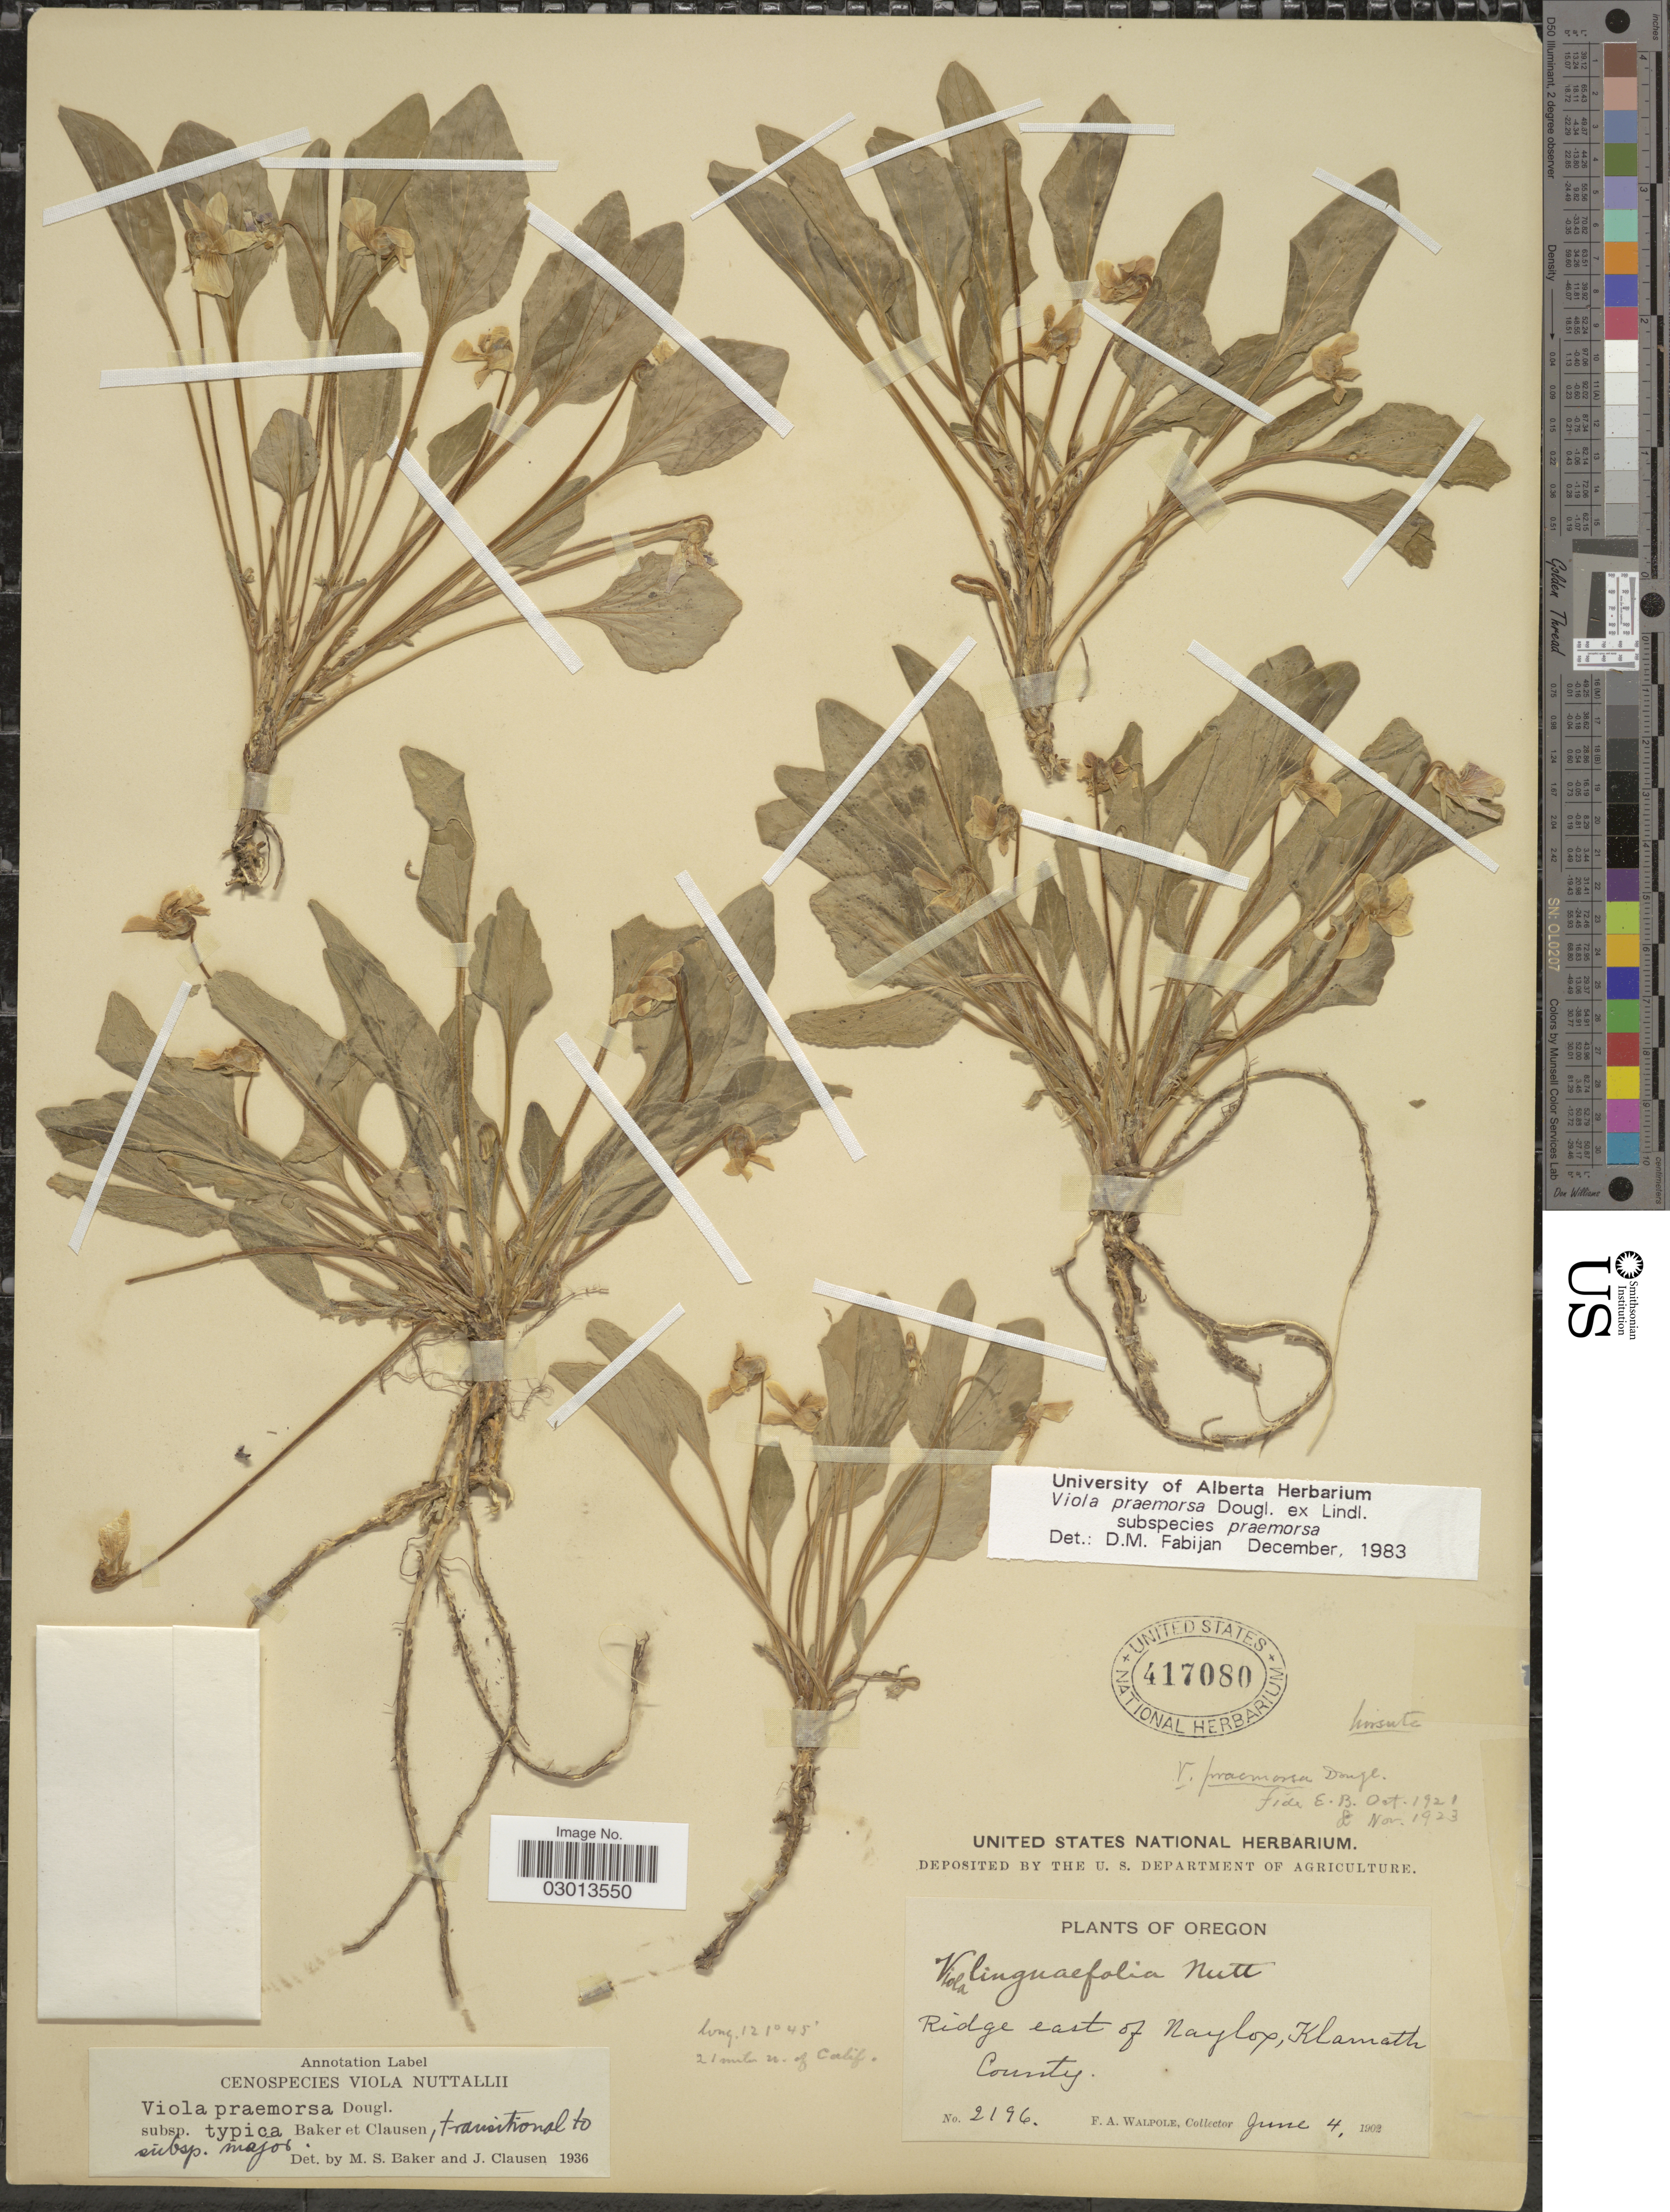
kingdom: Plantae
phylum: Tracheophyta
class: Magnoliopsida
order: Malpighiales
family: Violaceae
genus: Viola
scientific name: Viola praemorsa subsp. praemorsa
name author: Douglas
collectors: F. Walpole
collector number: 2196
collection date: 1902-06-04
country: United States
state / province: Oregon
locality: Ridge east of Naylox, Klamath County.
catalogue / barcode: US 417080